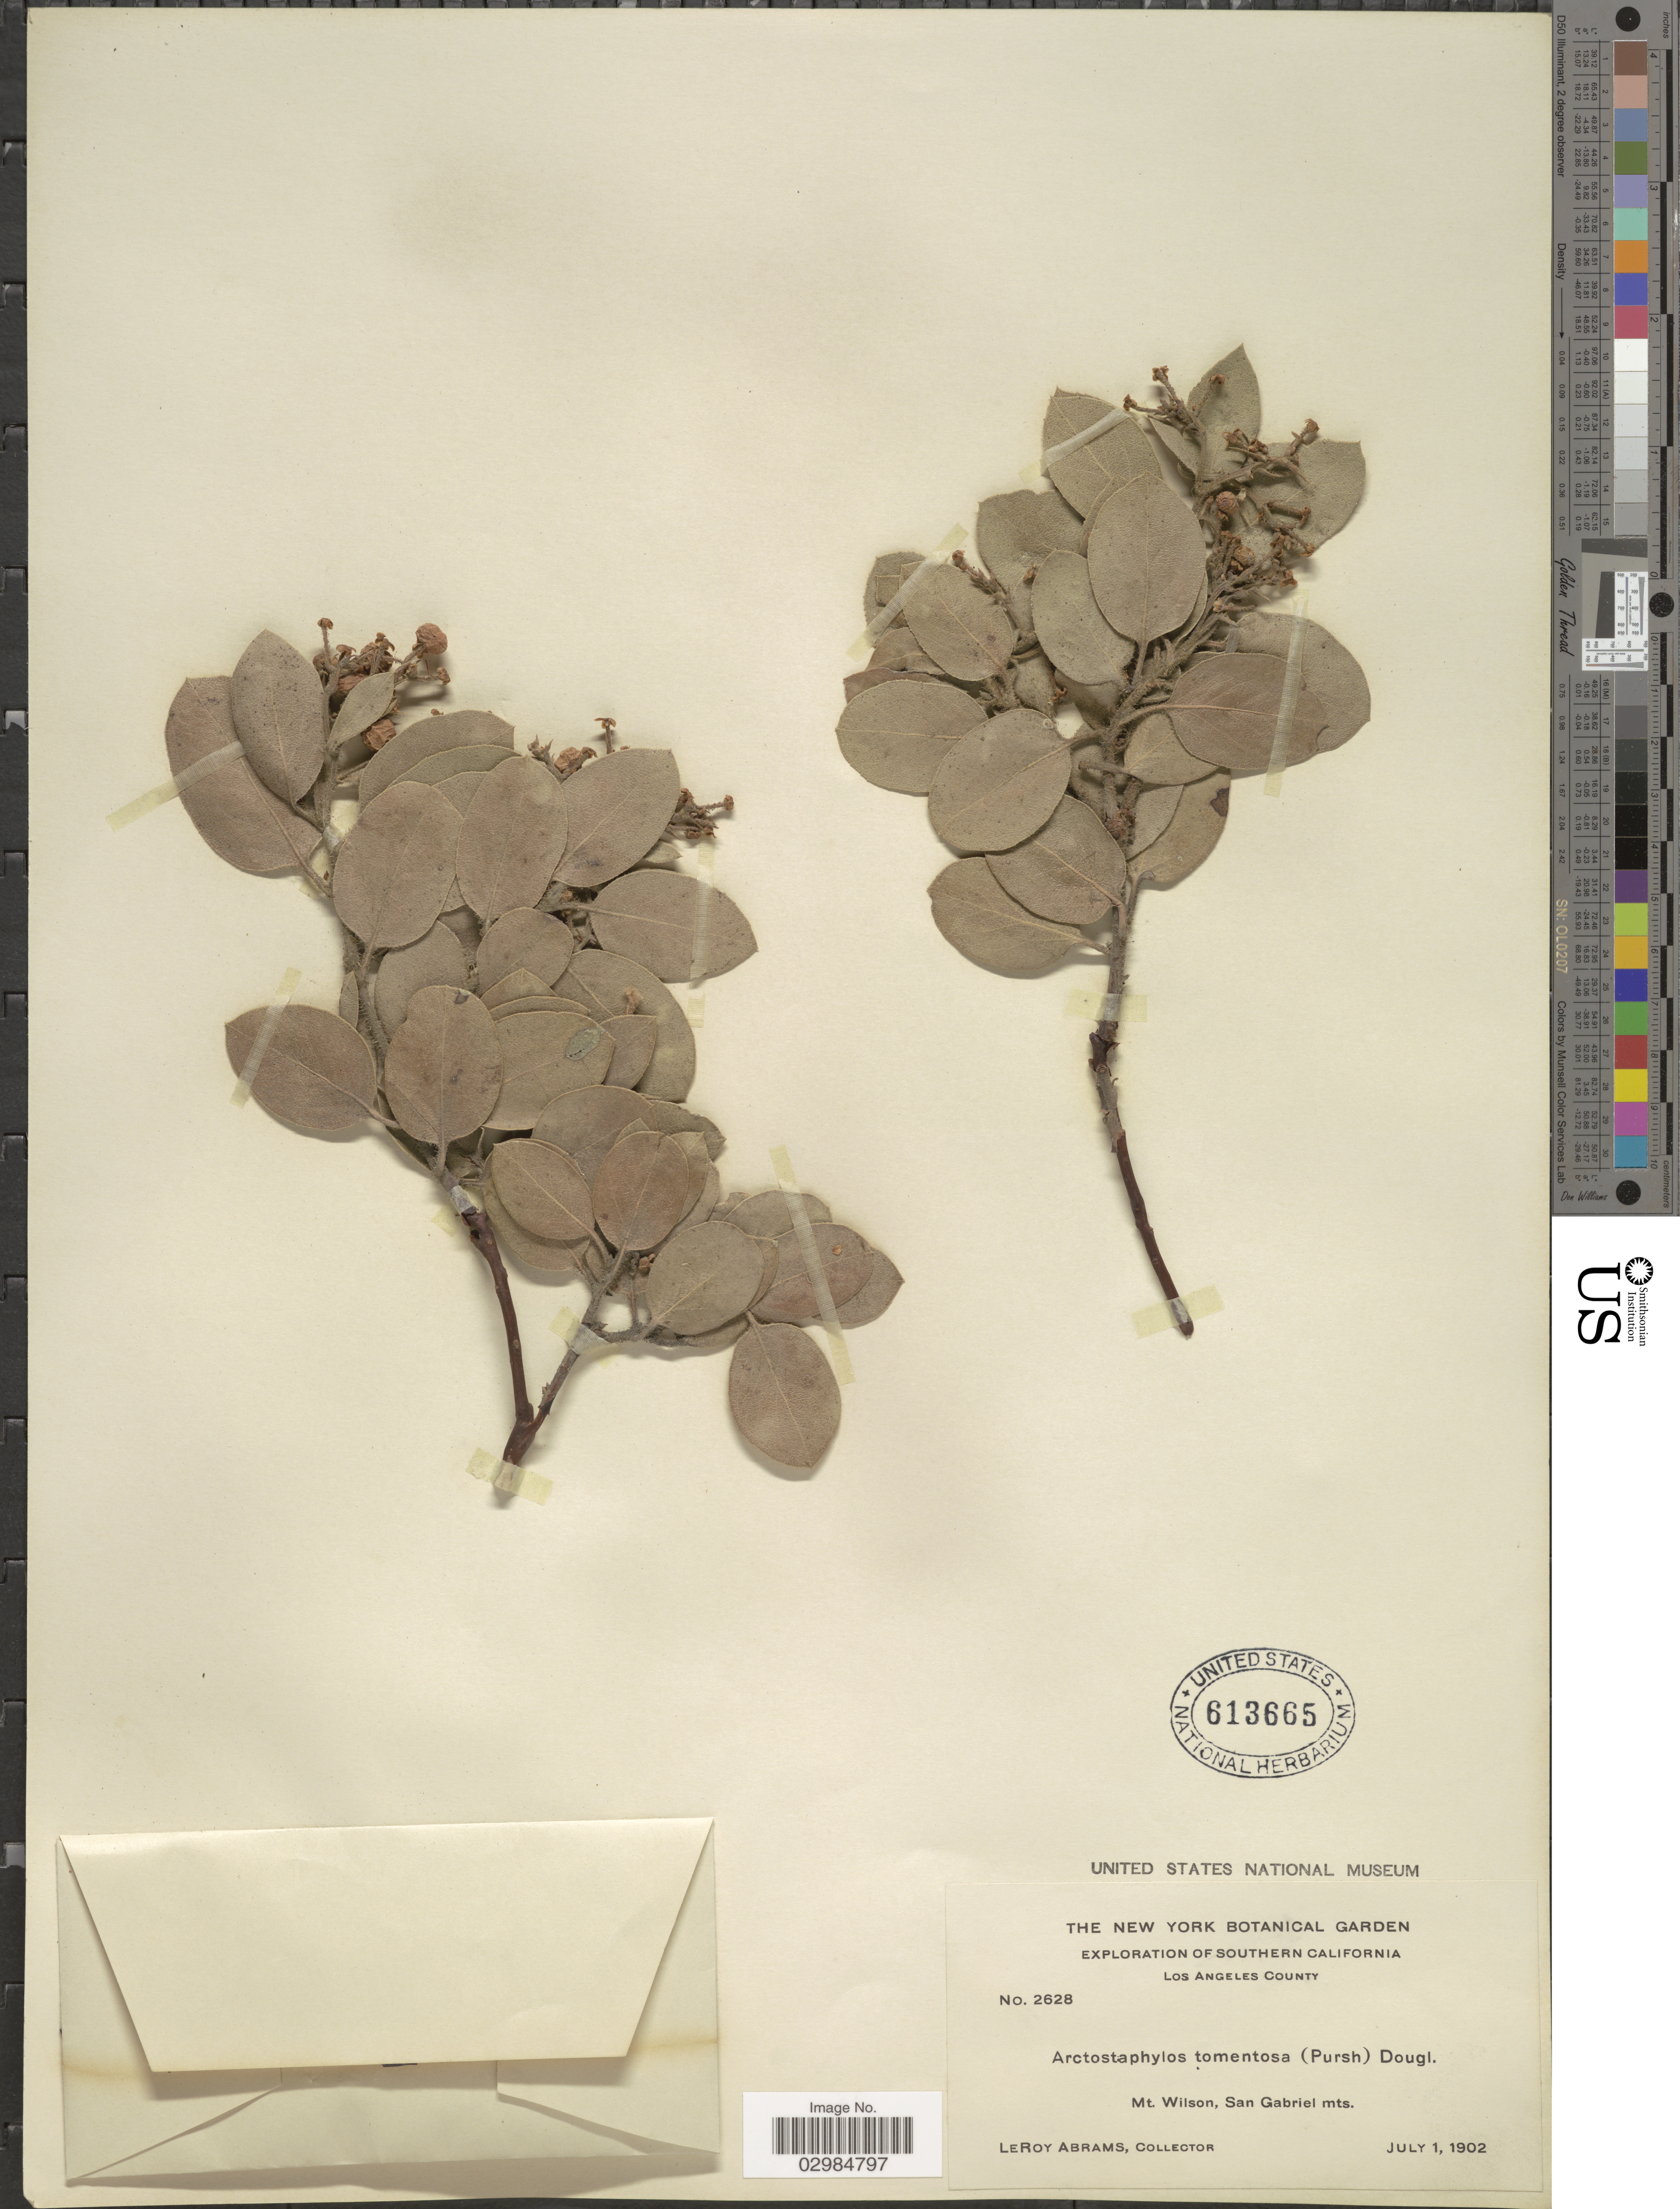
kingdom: Plantae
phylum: Tracheophyta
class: Magnoliopsida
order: Ericales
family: Ericaceae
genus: Arctostaphylos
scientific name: Arctostaphylos tomentosa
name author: (Pursh) Lindl.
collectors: L. Abrams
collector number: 2628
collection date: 1902-07-01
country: United States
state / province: California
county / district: Los Angeles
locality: Southern California. Los Angeles County. Mt. Wilson, San Gabriel mts.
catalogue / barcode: US 613665